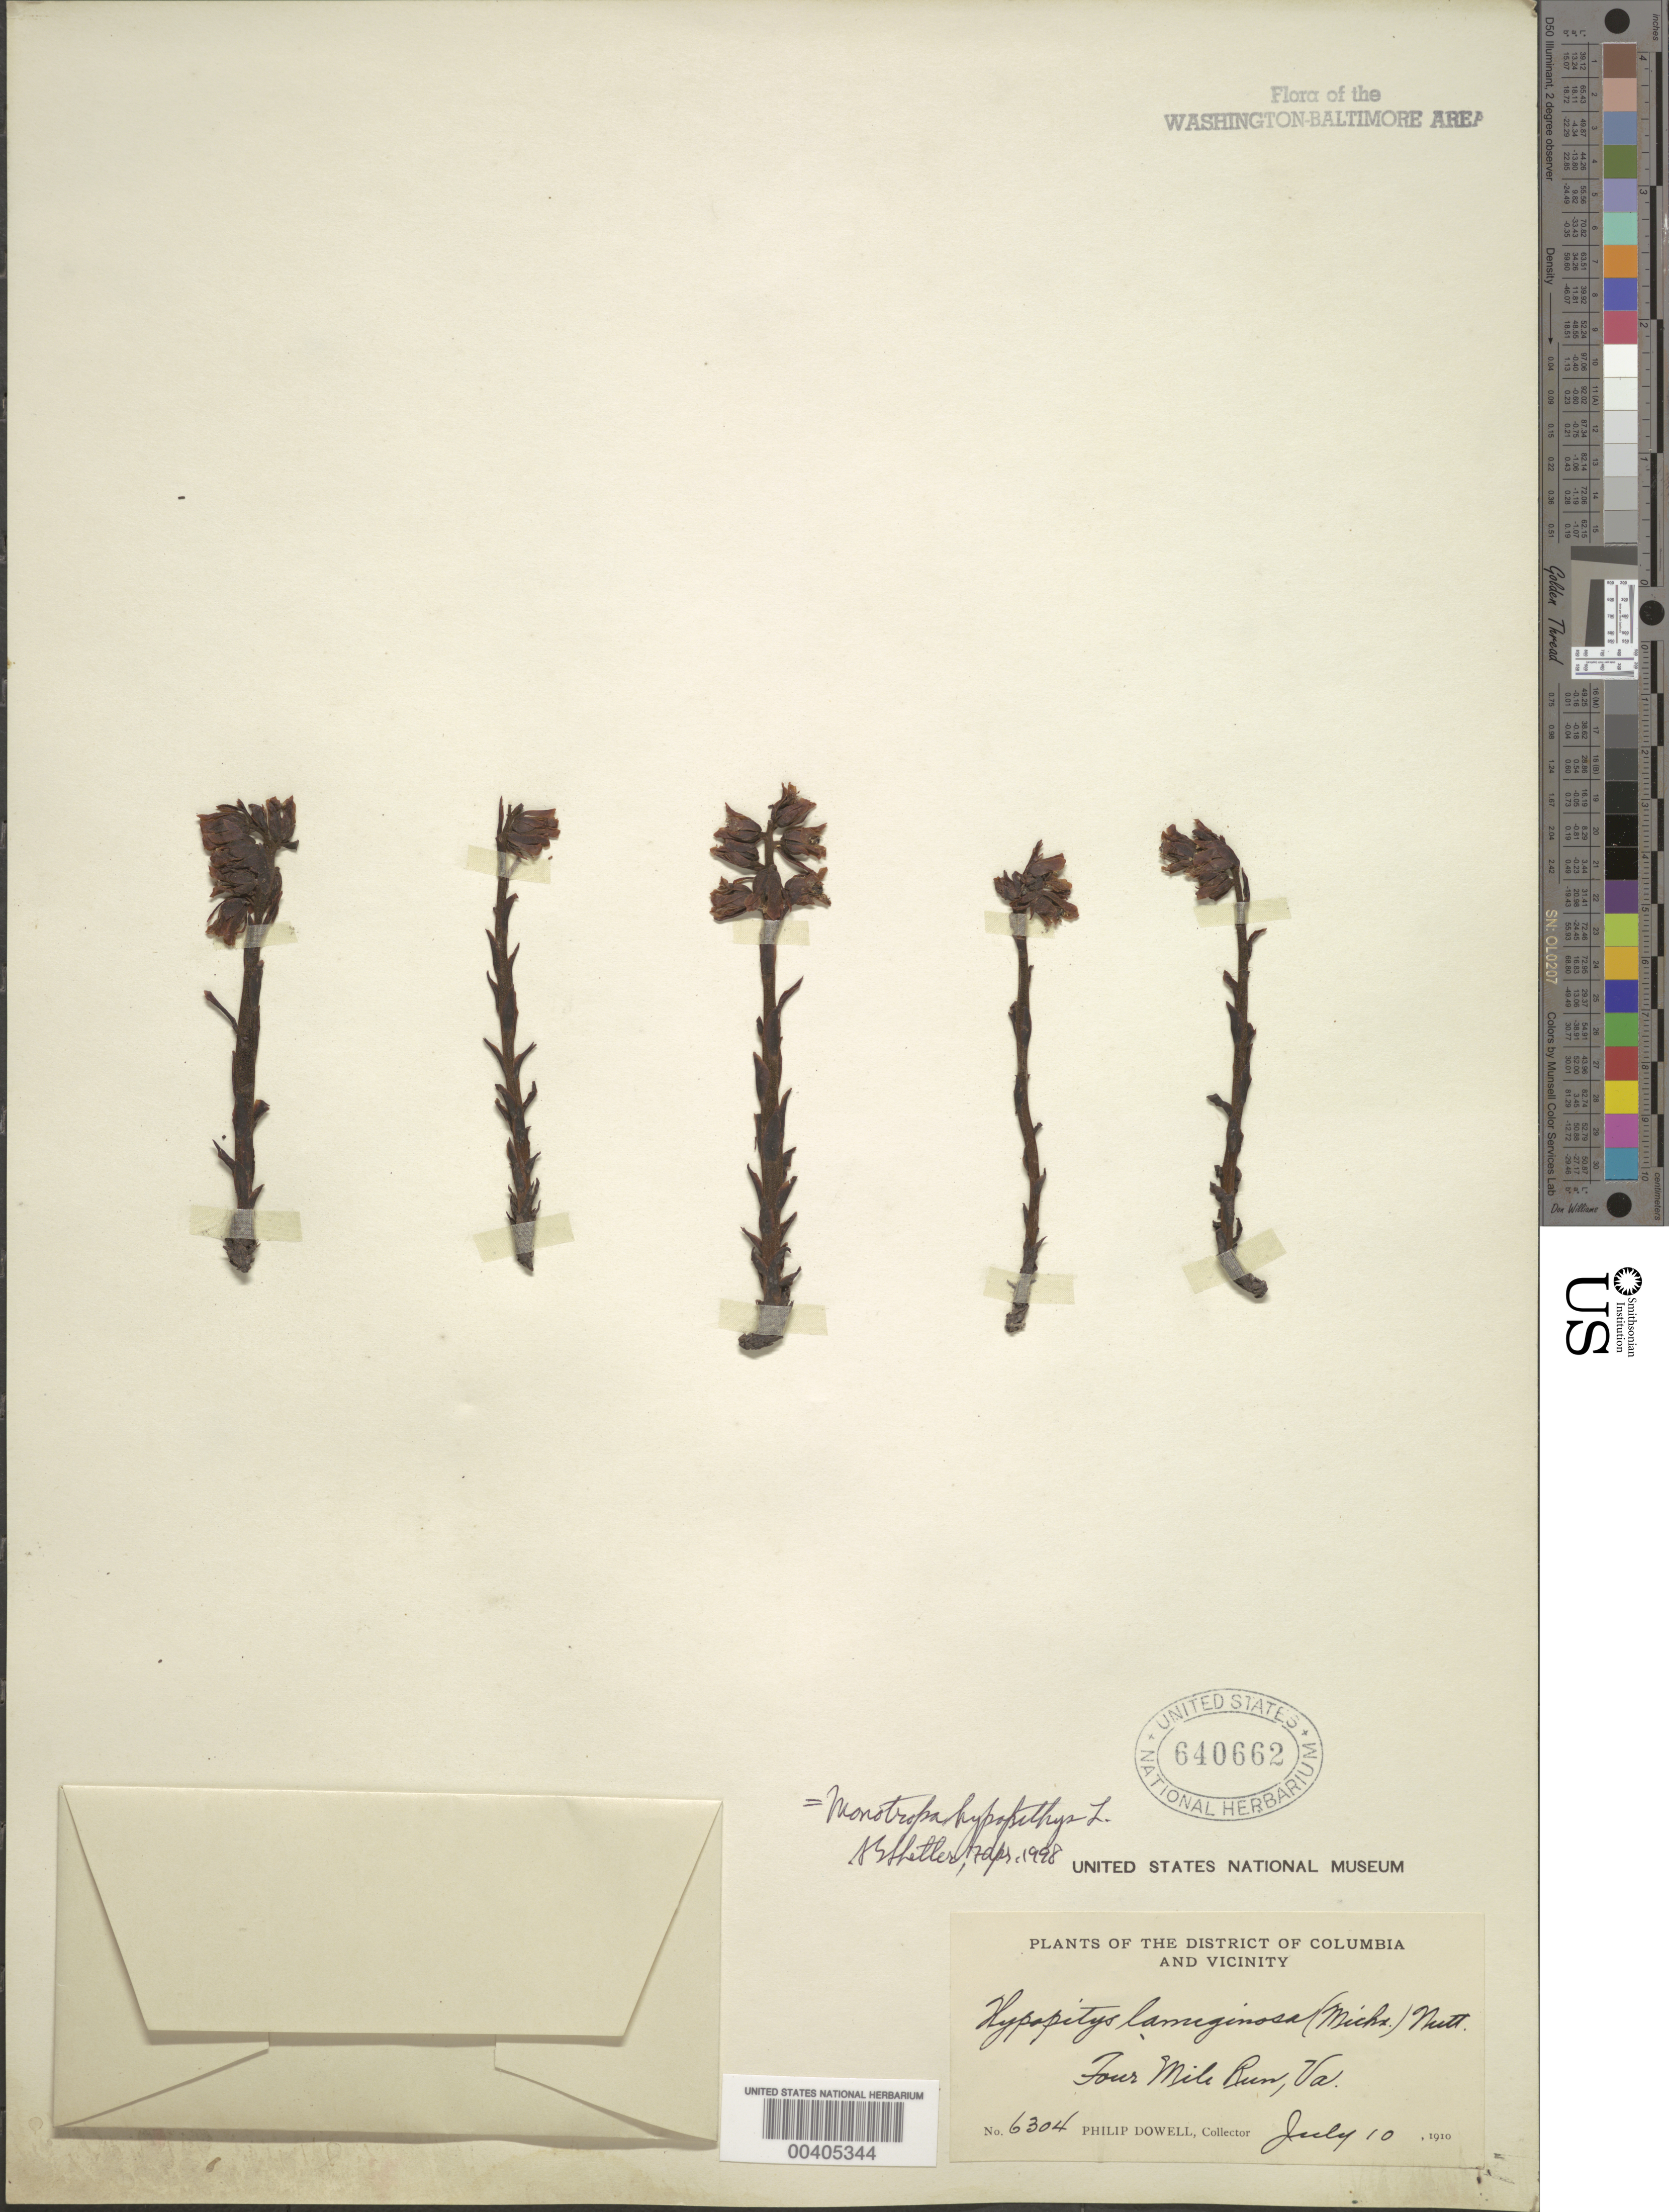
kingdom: Plantae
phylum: Tracheophyta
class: Magnoliopsida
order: Ericales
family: Ericaceae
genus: Hypopitys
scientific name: Hypopitys monotropa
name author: Crantz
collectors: P. Dowell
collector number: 6304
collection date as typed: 10 Jul 1910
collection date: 1910-07-10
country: United States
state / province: Virginia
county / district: Arlington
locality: Four Mile Run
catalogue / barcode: US 640662